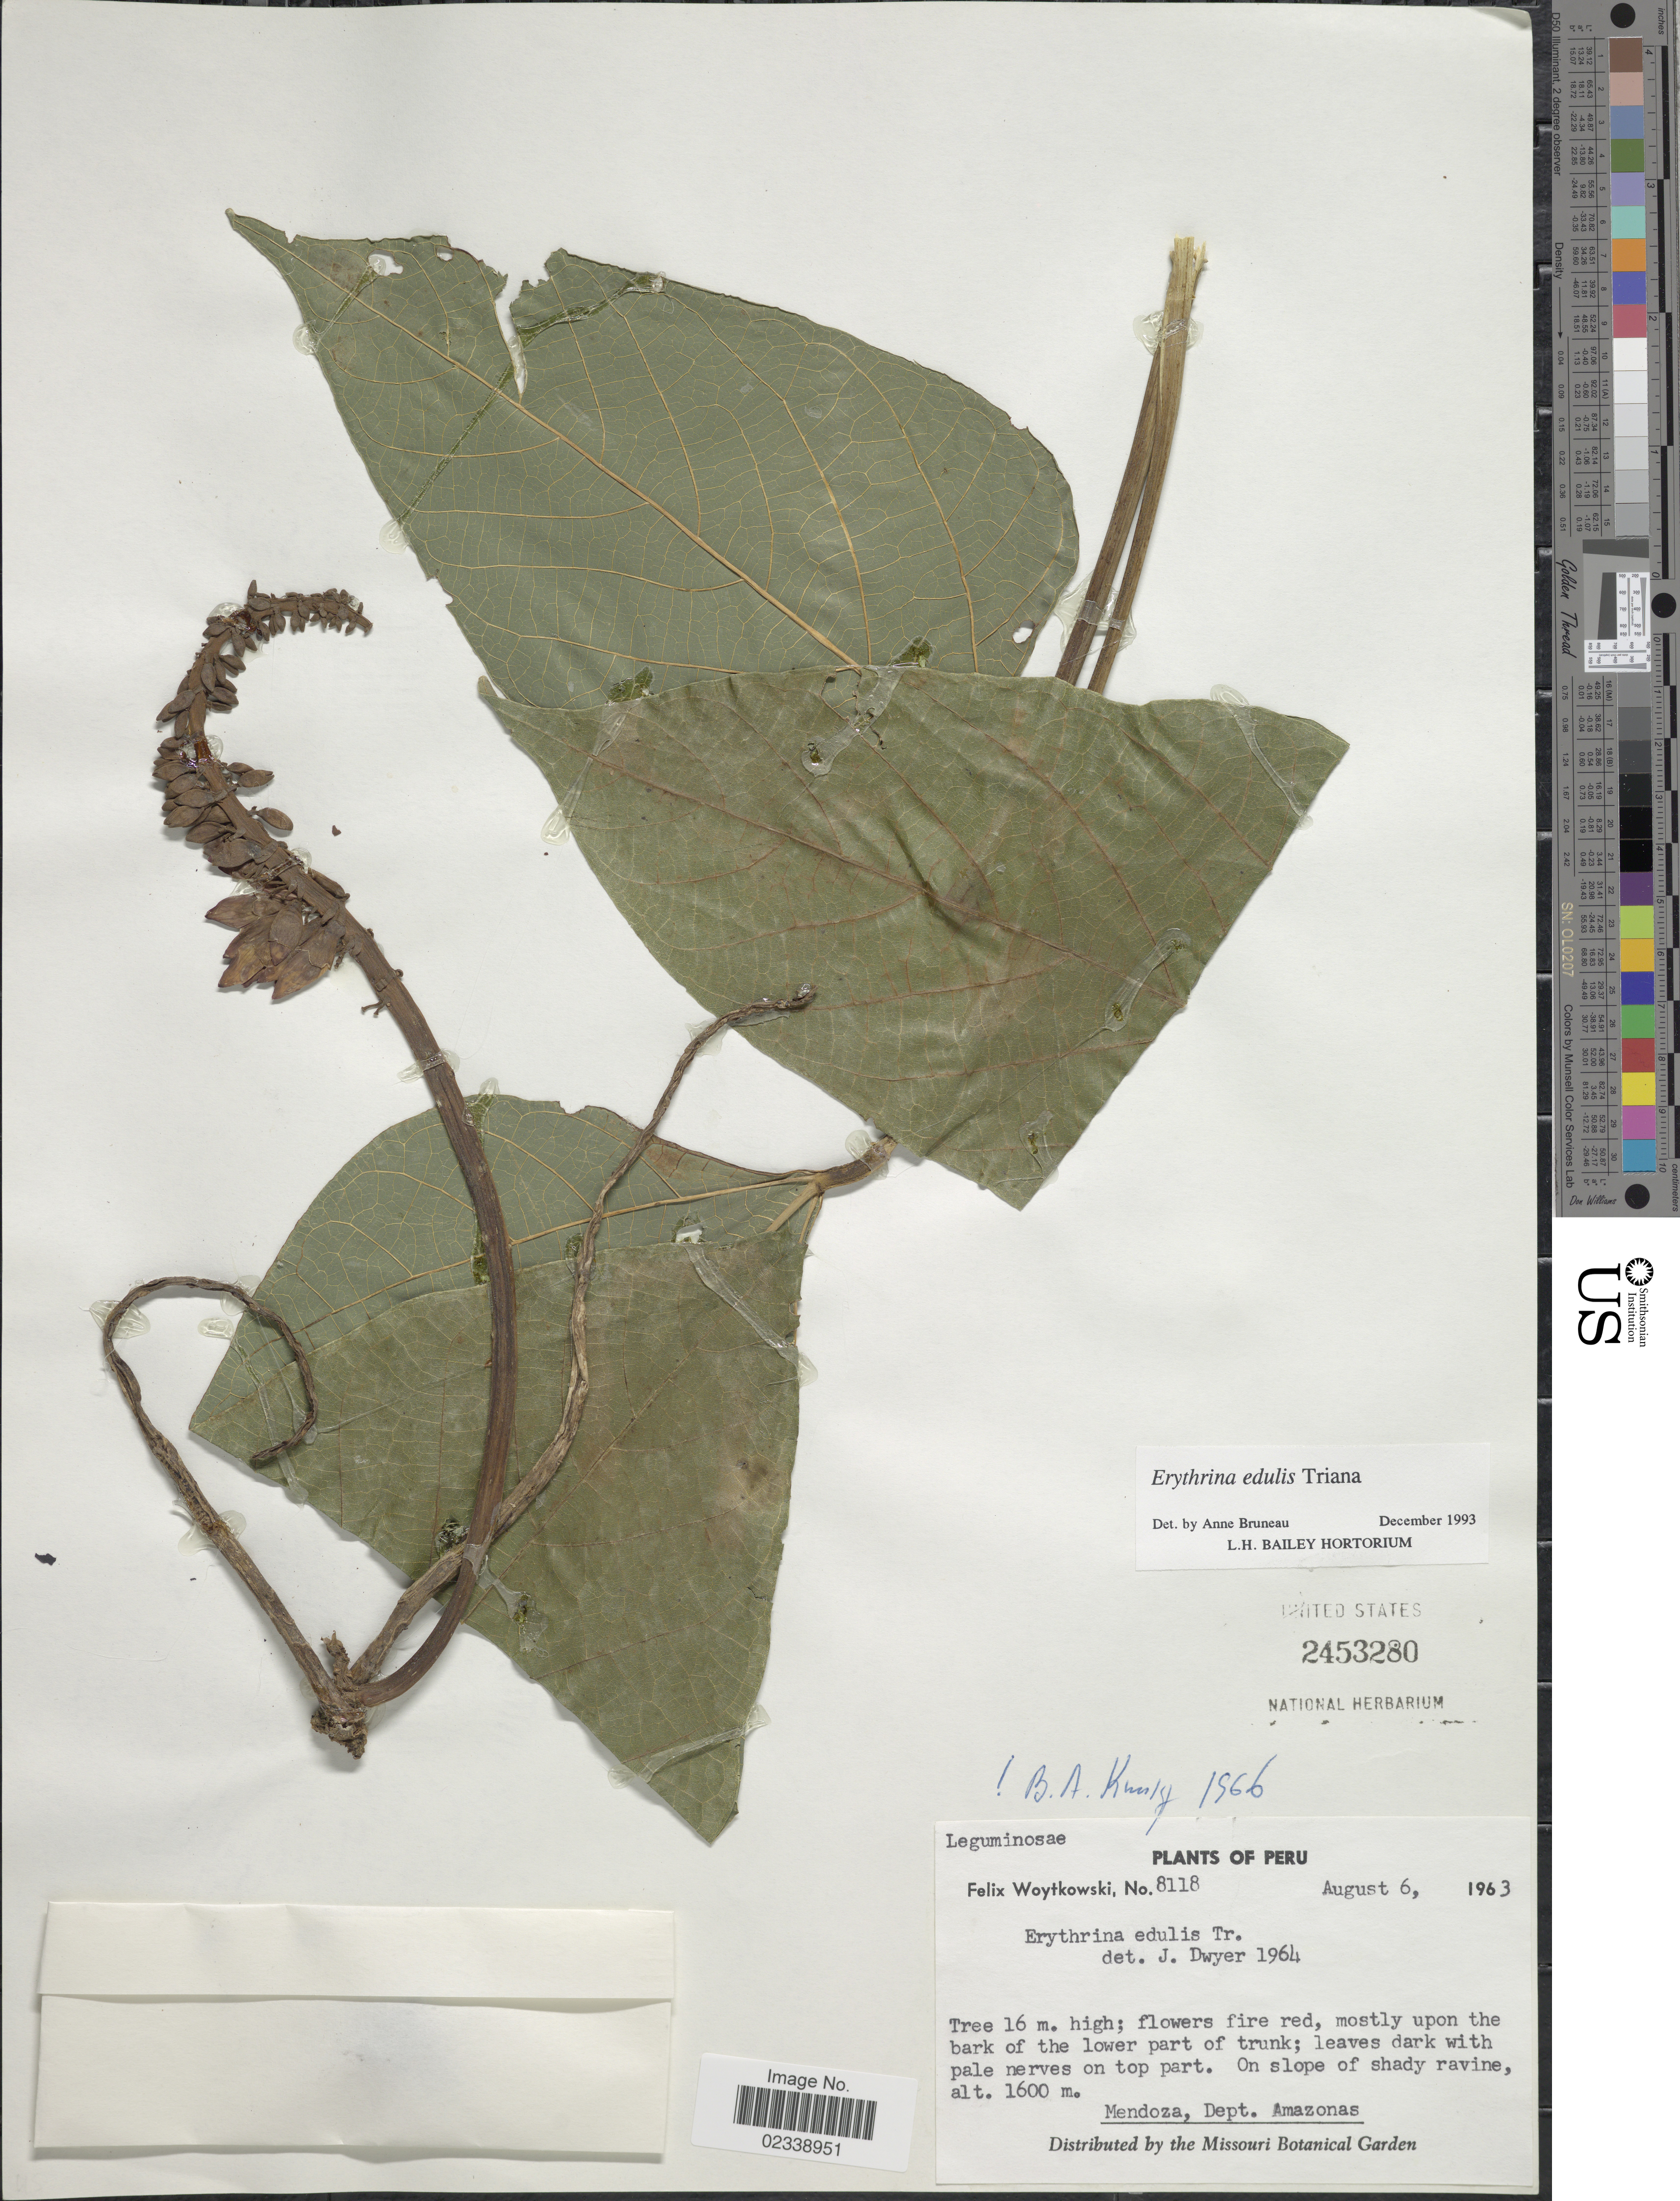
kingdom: Plantae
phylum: Tracheophyta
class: Magnoliopsida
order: Fabales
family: Fabaceae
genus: Erythrina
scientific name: Erythrina edulis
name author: Triana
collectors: F. Woytkowski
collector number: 8118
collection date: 1963-08-06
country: Peru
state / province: Amazonas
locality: On slope of shady ravine, Mendoza.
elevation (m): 1600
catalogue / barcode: US 2453280